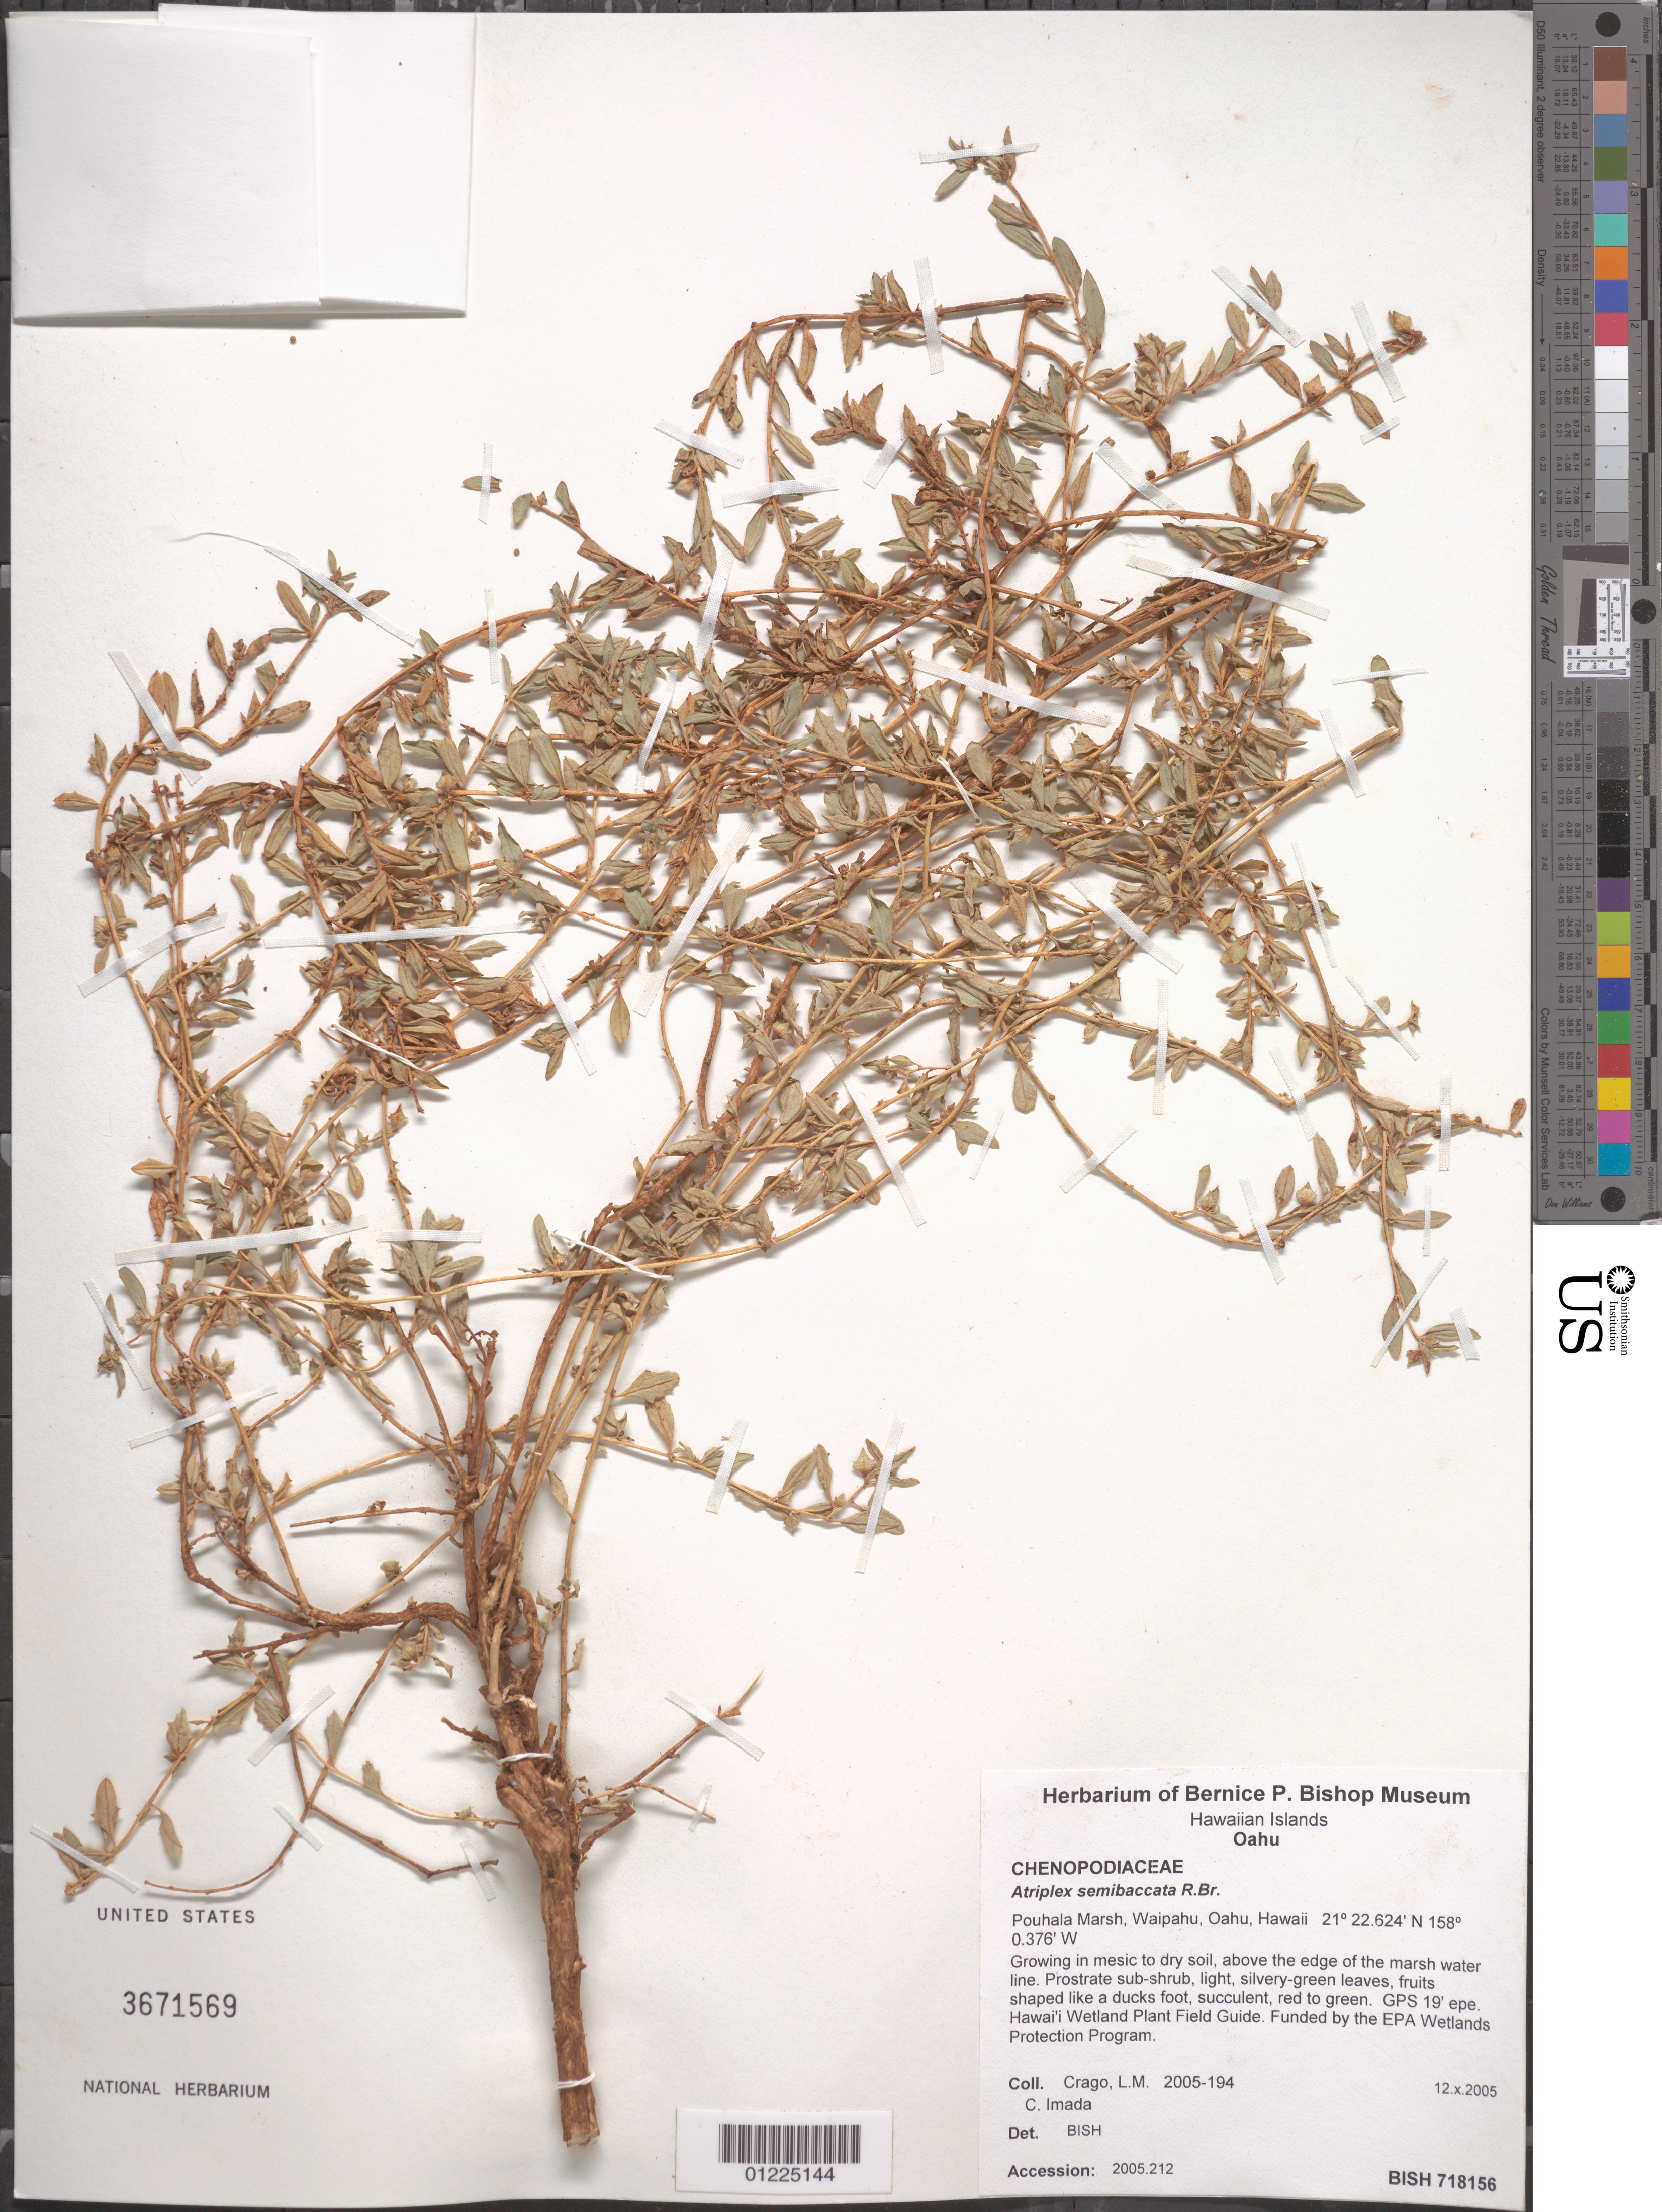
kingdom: Plantae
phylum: Tracheophyta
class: Magnoliopsida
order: Caryophyllales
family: Amaranthaceae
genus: Atriplex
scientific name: Atriplex semibaccata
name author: R. Br.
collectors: L. Crago, C. Imada & C. Chun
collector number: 2005-194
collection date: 2005-10-12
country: United States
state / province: Hawaii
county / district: Honolulu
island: Oahu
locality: Pouhala Marsh, Waipahu.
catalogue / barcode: US 3671569